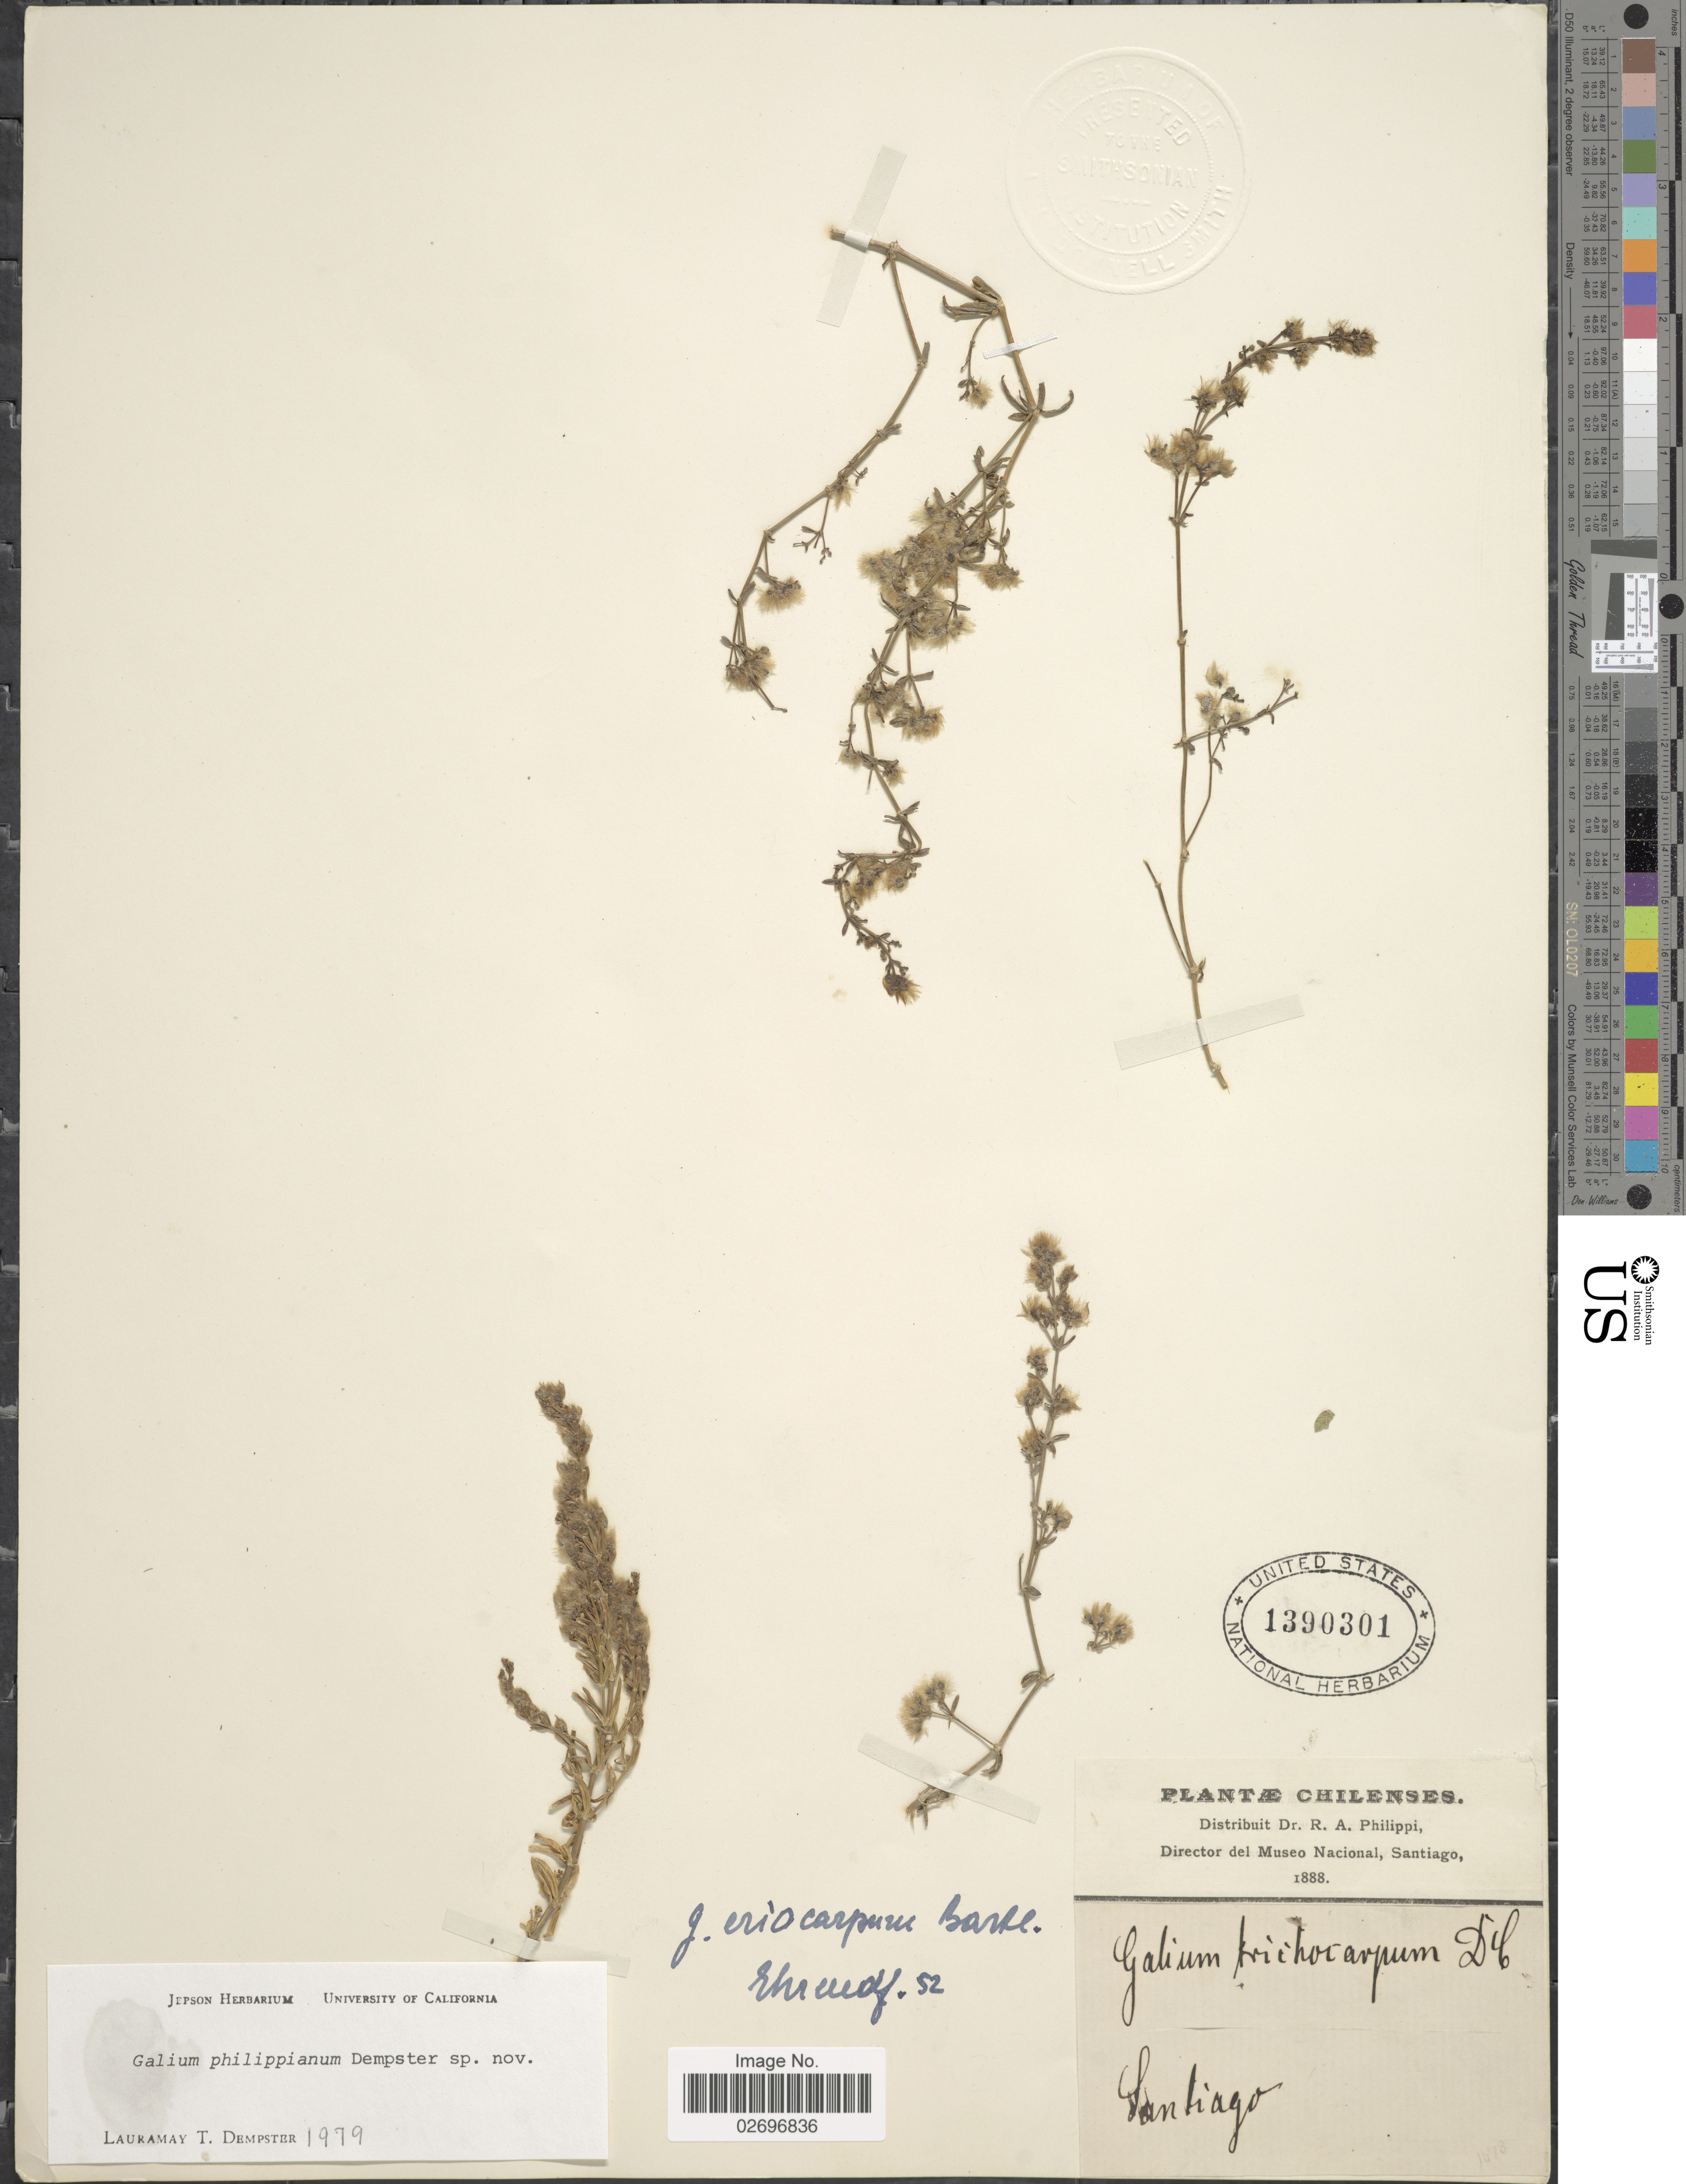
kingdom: Plantae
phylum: Tracheophyta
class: Magnoliopsida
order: Gentianales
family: Rubiaceae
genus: Galium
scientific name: Galium philippianum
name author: Dempster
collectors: R. A. Philippi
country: Chile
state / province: Región Metropolitana (RM)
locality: Santiago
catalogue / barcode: US 1390301